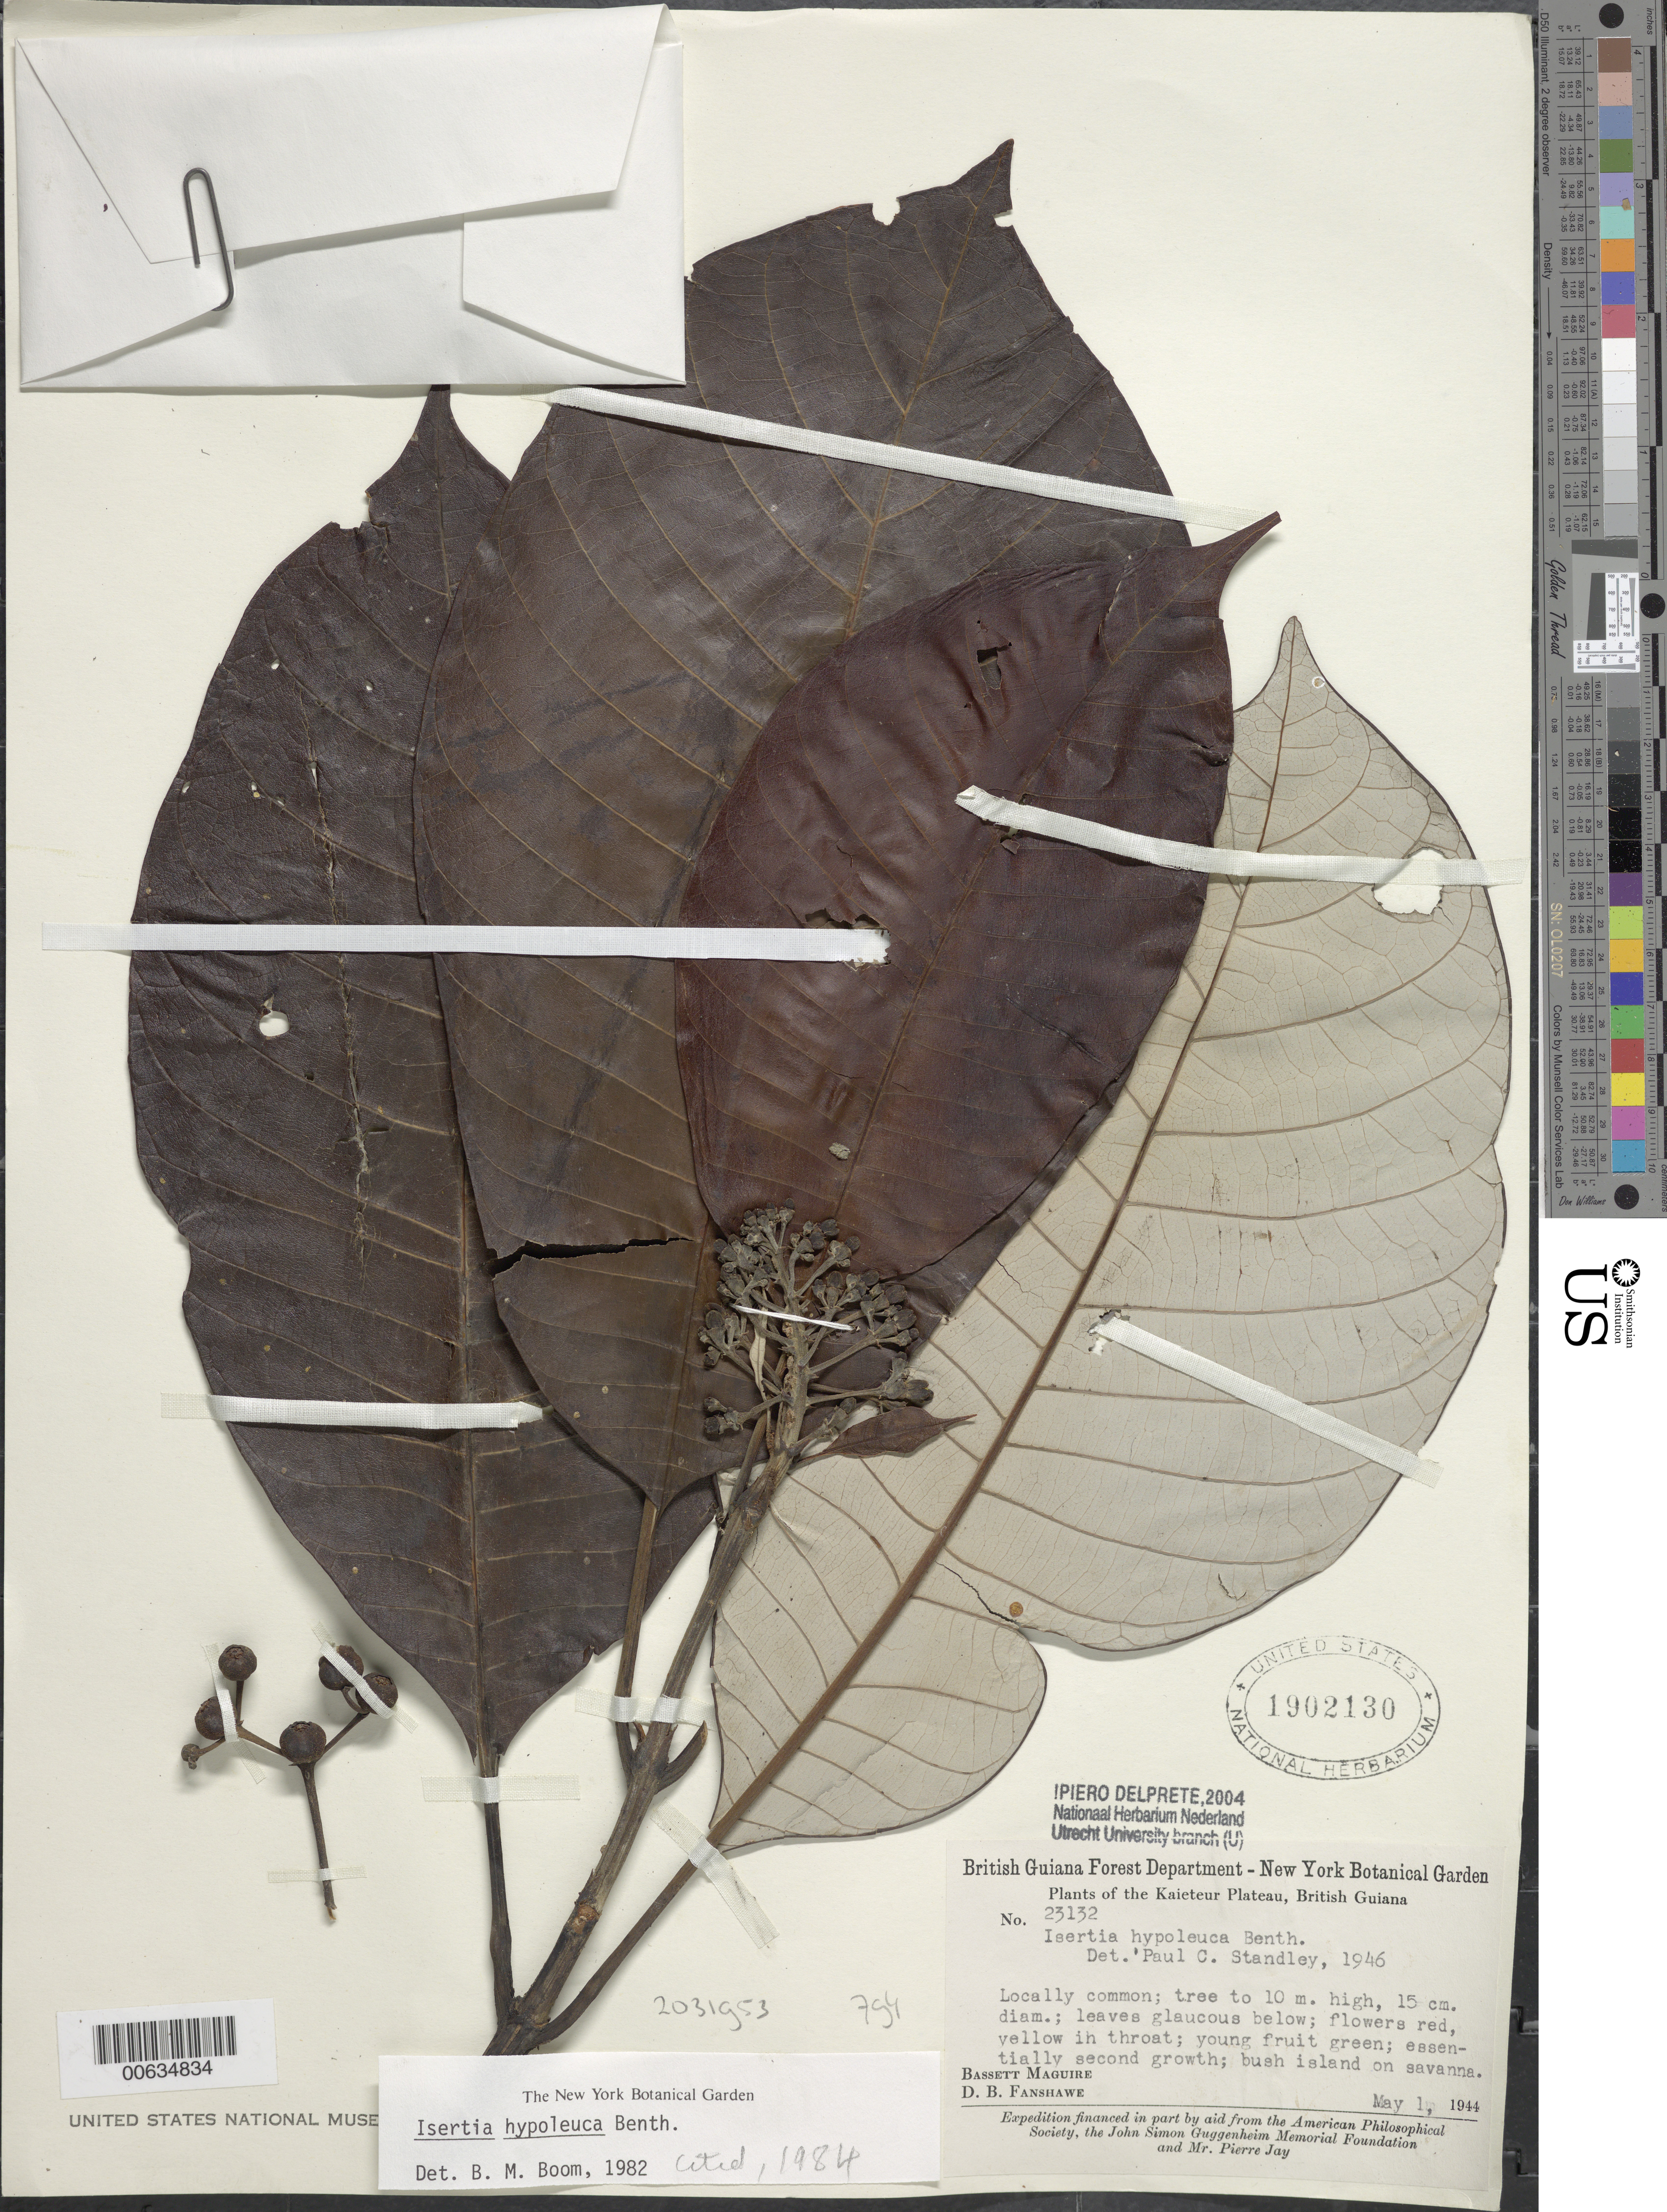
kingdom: Plantae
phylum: Tracheophyta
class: Magnoliopsida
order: Gentianales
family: Rubiaceae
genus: Isertia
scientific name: Isertia hypoleuca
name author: Benth.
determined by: Boom, B. M.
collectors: B. Maguire & D. B. Fanshawe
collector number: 23132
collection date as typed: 1-May-44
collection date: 1944-05-01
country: Guyana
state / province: Potaro-Siparuni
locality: Kaieteur Plateau, Kaieteur Savannas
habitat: Bush island on savanna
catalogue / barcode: US 1902130